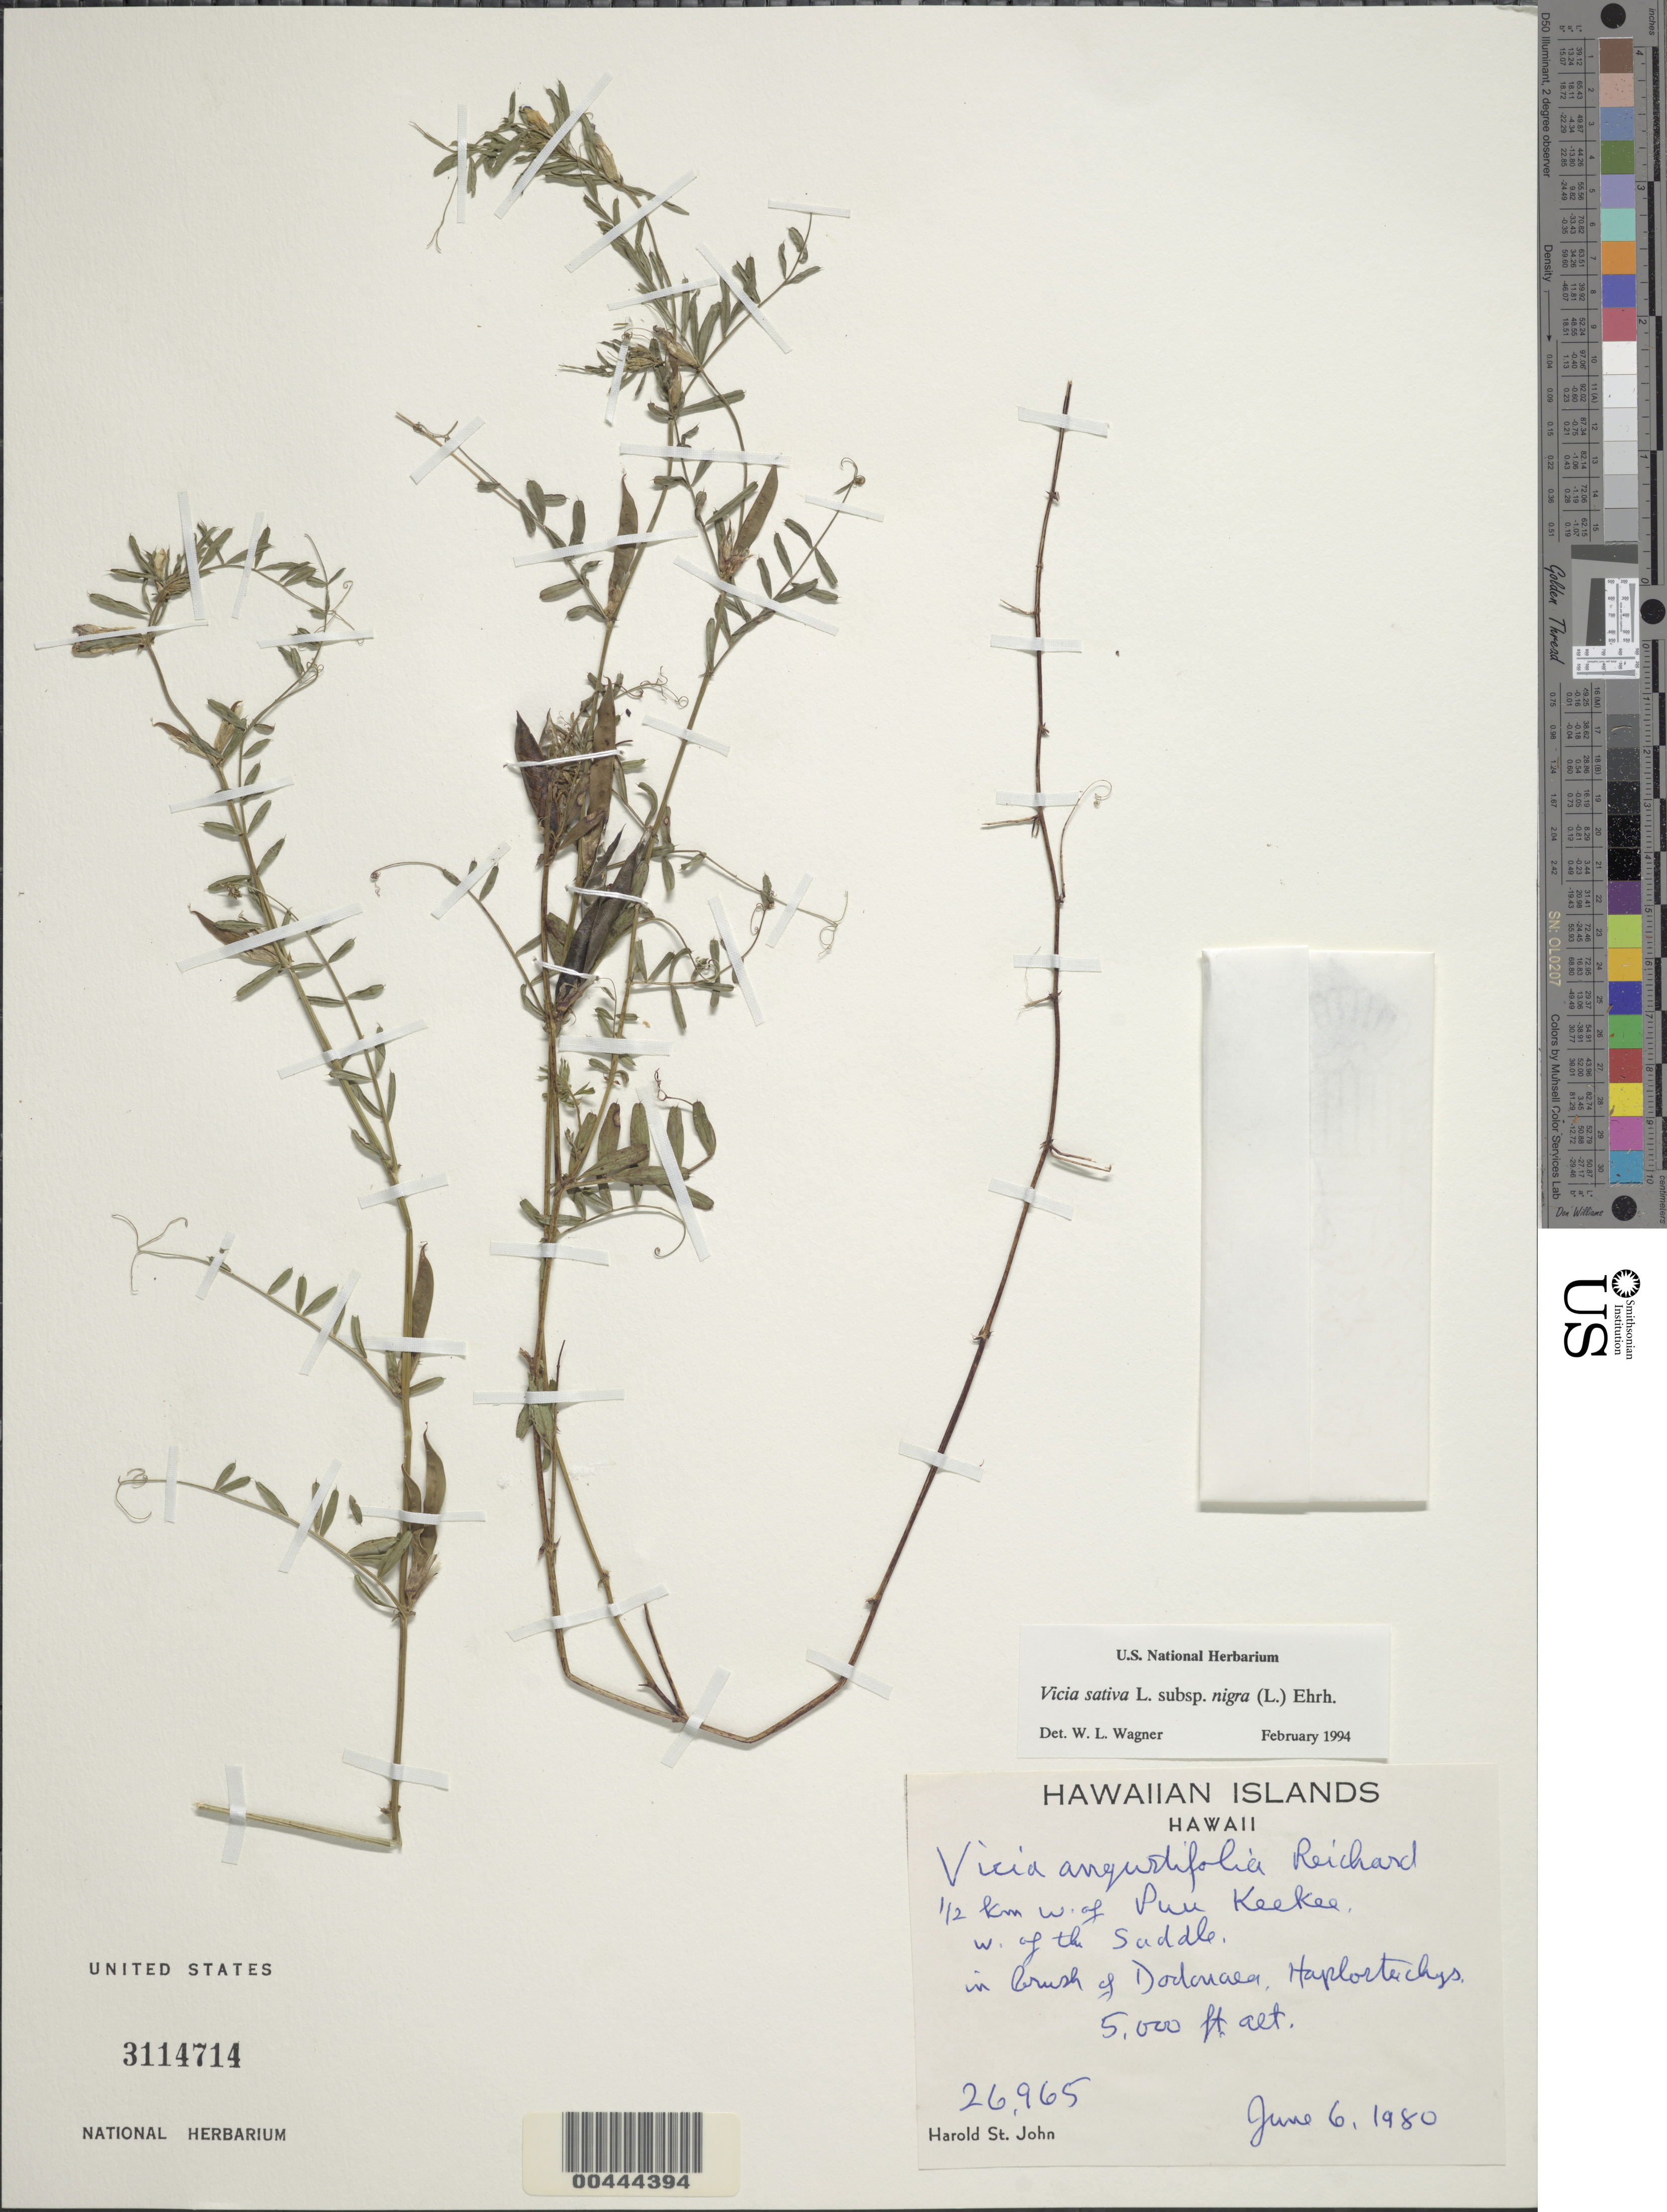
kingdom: Plantae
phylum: Tracheophyta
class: Magnoliopsida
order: Fabales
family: Fabaceae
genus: Vicia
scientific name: Vicia sativa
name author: L.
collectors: H. St. John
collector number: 26965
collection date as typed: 6 Jun 1980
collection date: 1980-06-06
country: United States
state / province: Hawaii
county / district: Hawaii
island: Hawaii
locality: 0.5 km W. of Puu Keekee, W. of the Saddle.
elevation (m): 1524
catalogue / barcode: US 3114714